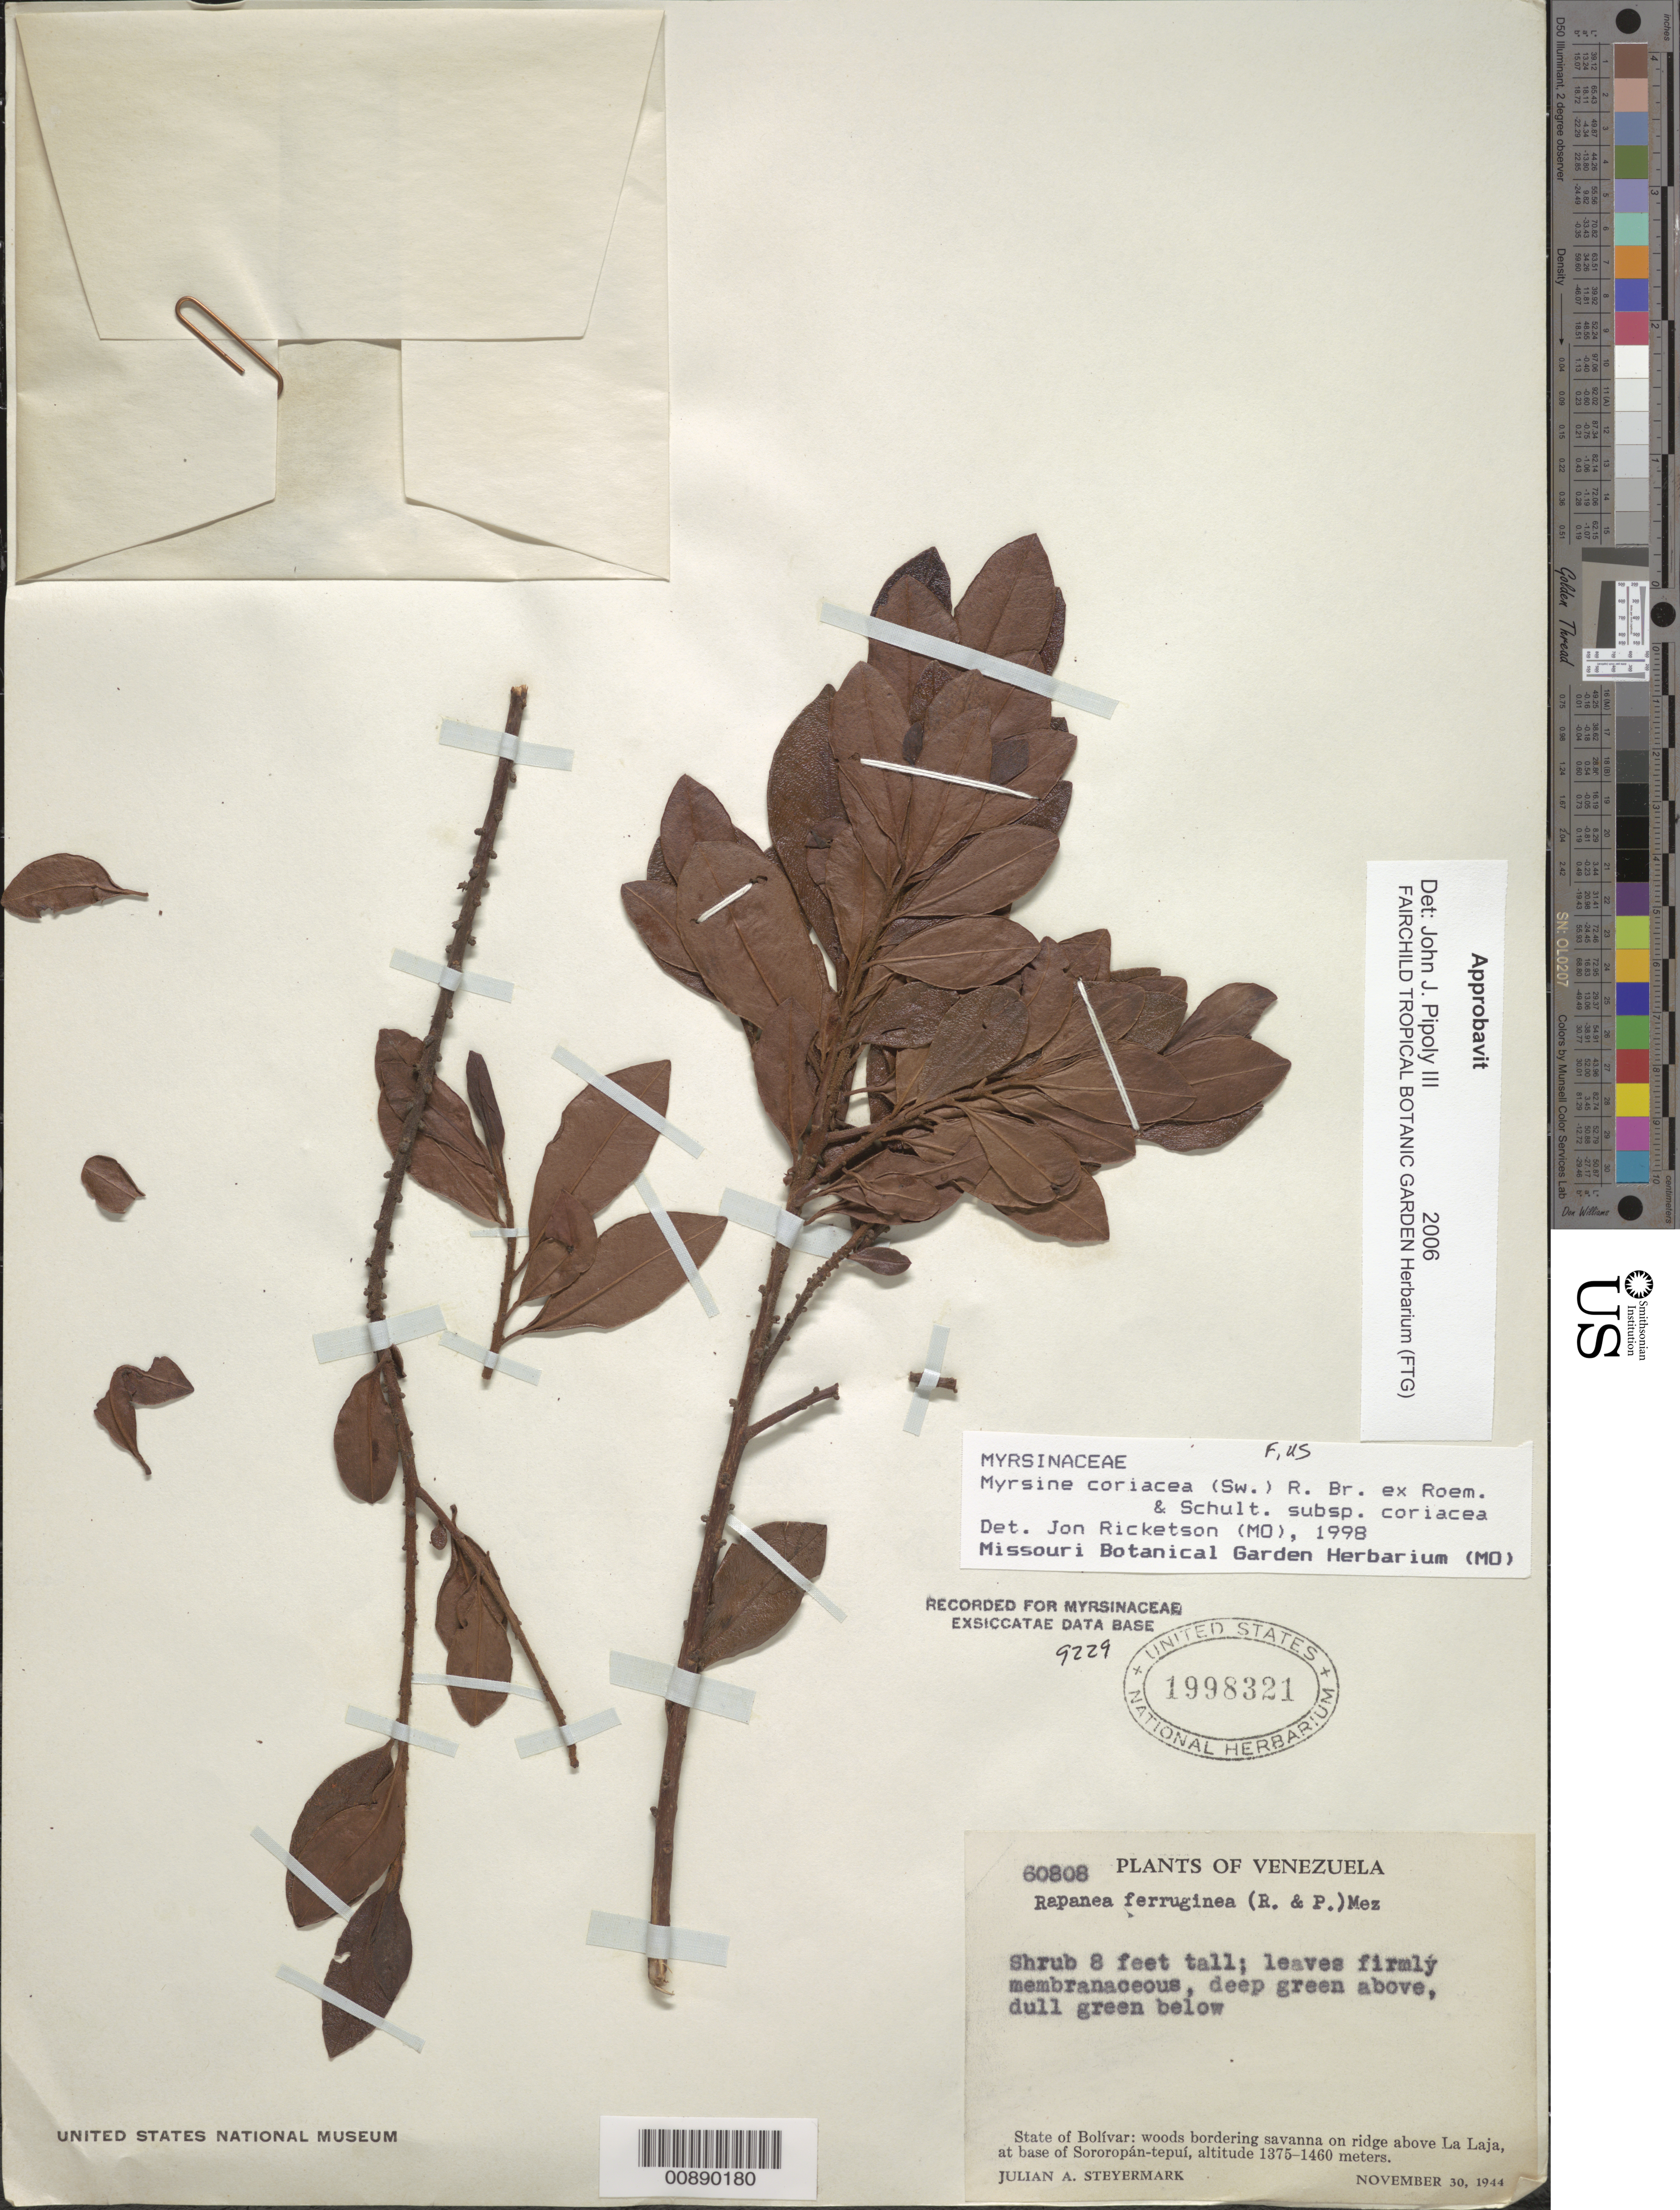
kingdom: Plantae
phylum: Tracheophyta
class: Magnoliopsida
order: Ericales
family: Primulaceae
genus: Myrsine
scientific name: Myrsine coriacea subsp. coriacea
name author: (Sw.) R. Br. ex Roem. & Schult.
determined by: Pipoly, J. J., III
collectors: J. Steyermark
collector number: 60808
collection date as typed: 30-Nov-44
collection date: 1944-11-30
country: Venezuela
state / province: Bolívar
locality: Río Karuai, base of Sororopán-tepuí, W of La Laja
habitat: Woods bordering savanna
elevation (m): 1375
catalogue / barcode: US 1998321